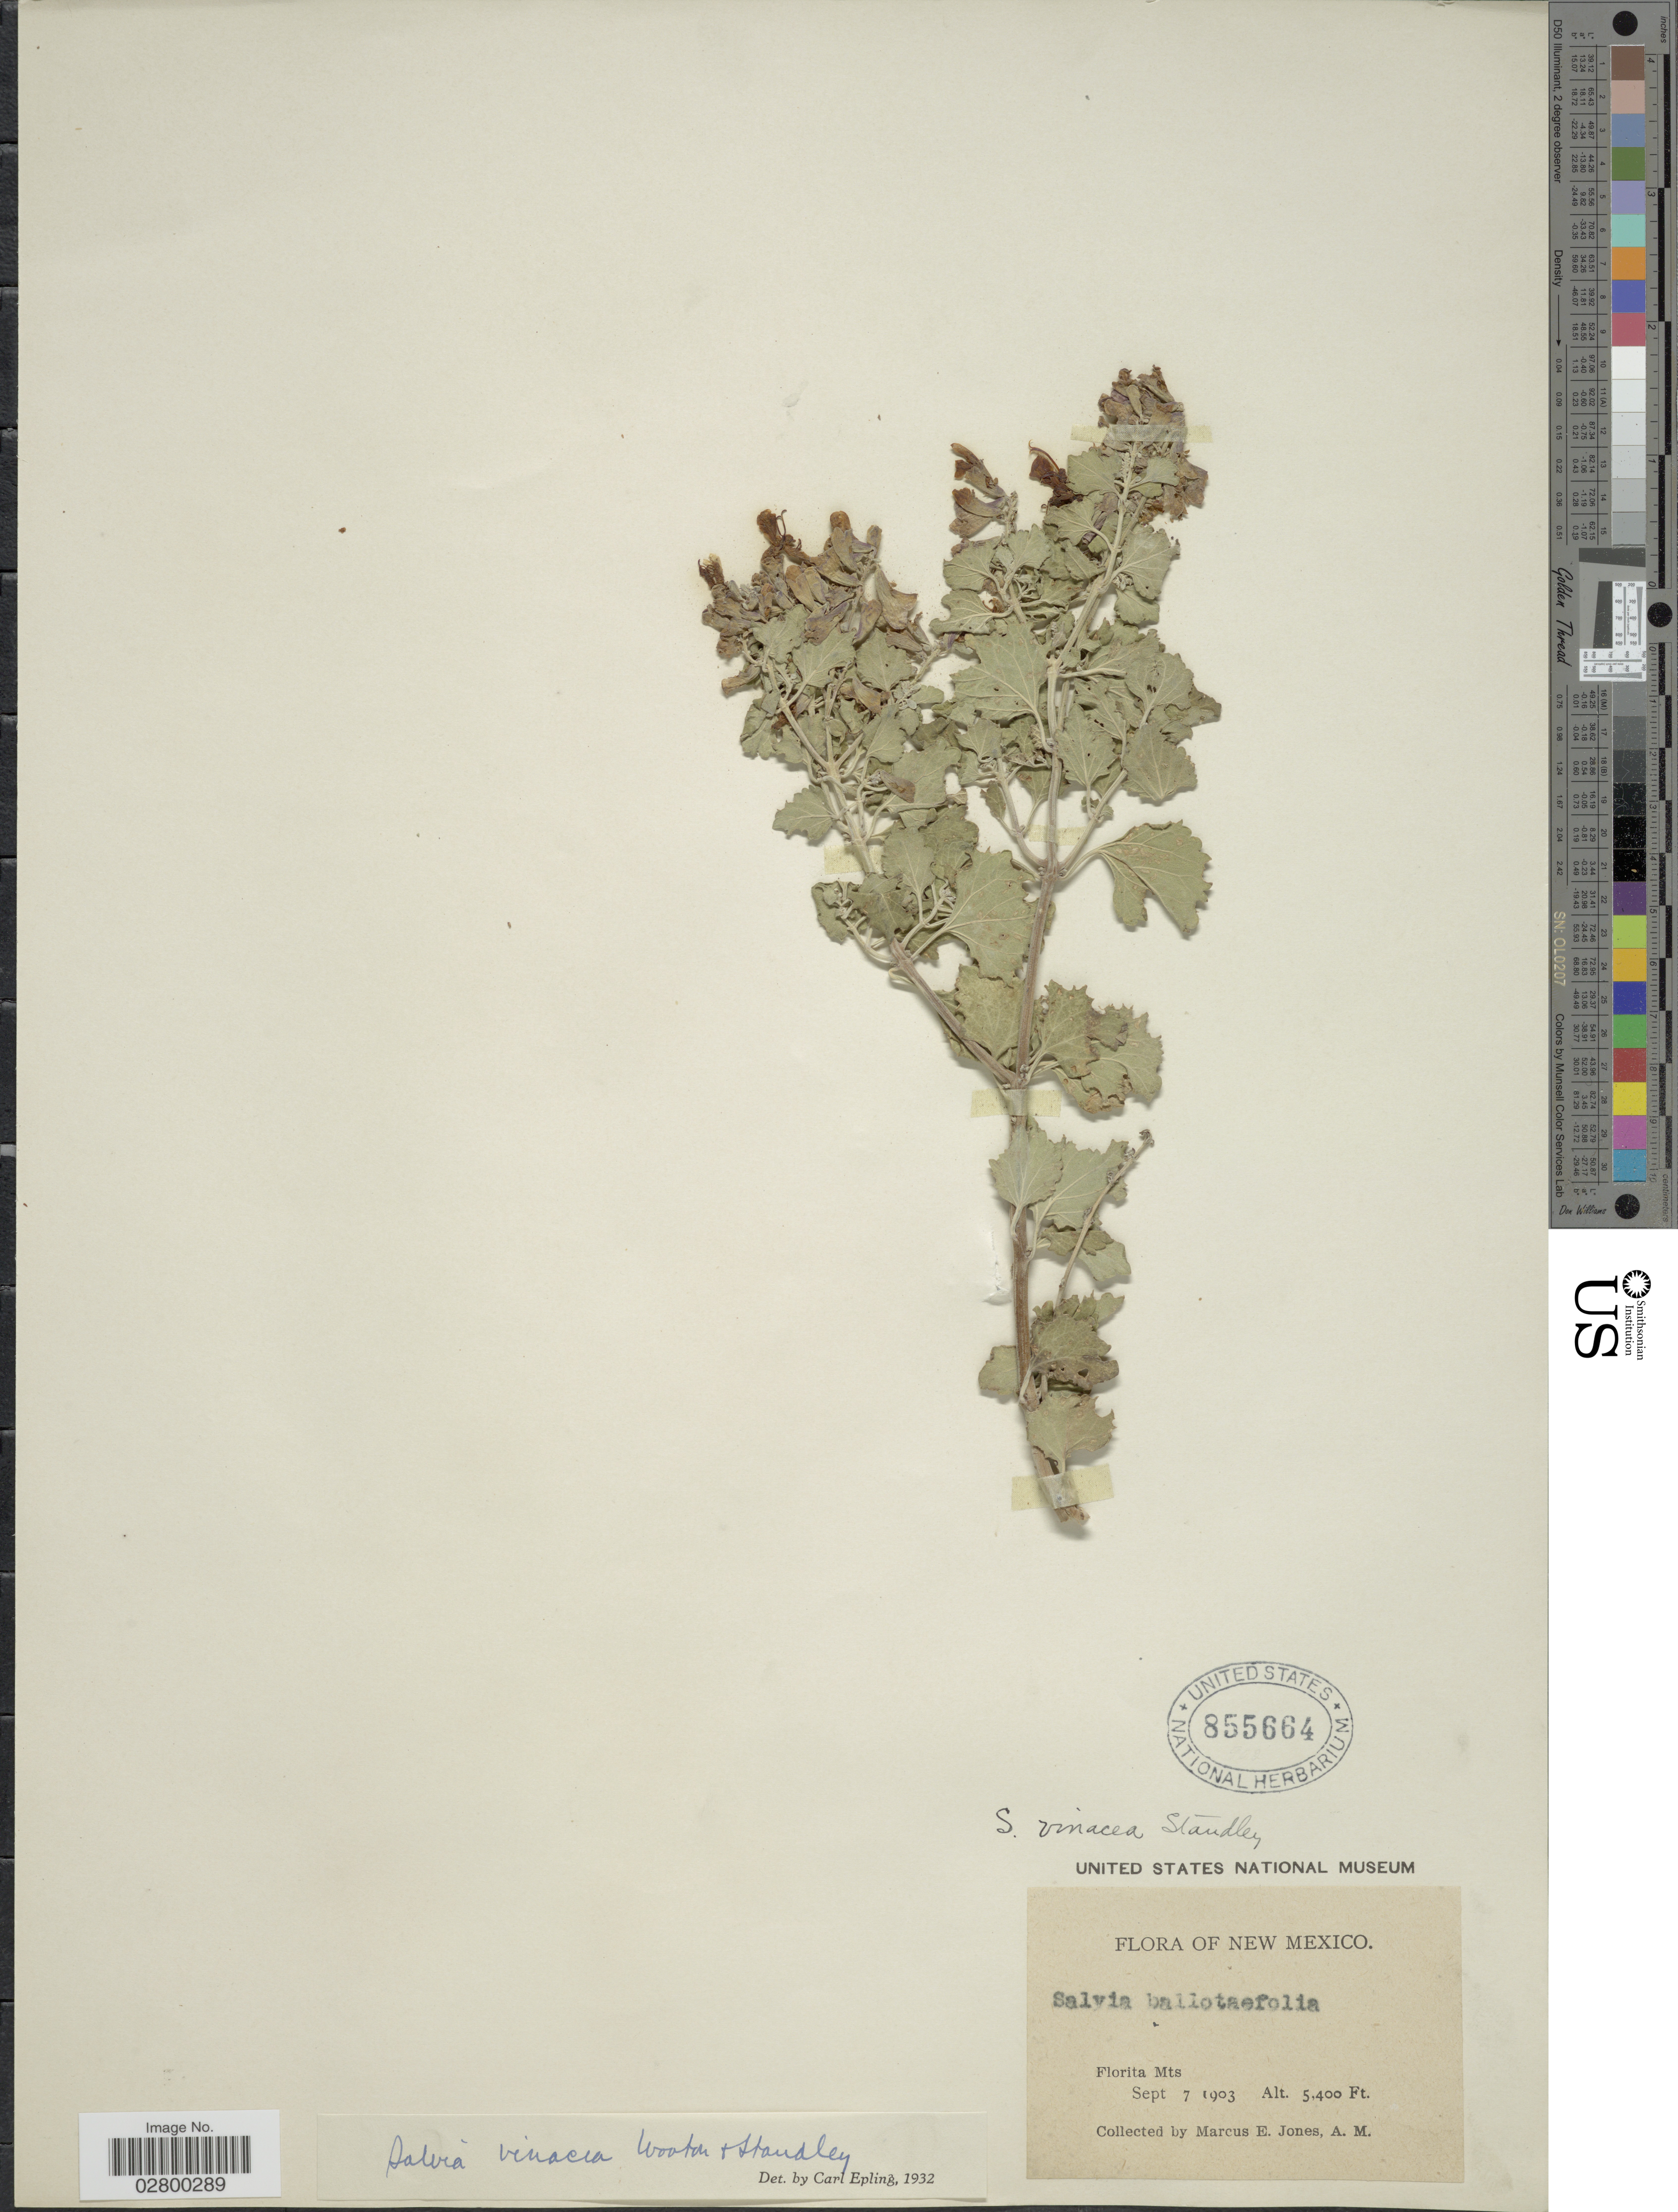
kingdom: Plantae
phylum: Tracheophyta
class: Magnoliopsida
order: Lamiales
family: Lamiaceae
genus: Salvia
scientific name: Salvia vinacea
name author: Wooton & Standl.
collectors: M. E. Jones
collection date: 1903-09-07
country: United States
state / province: New Mexico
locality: Florita Mts.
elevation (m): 1646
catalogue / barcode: US 855664